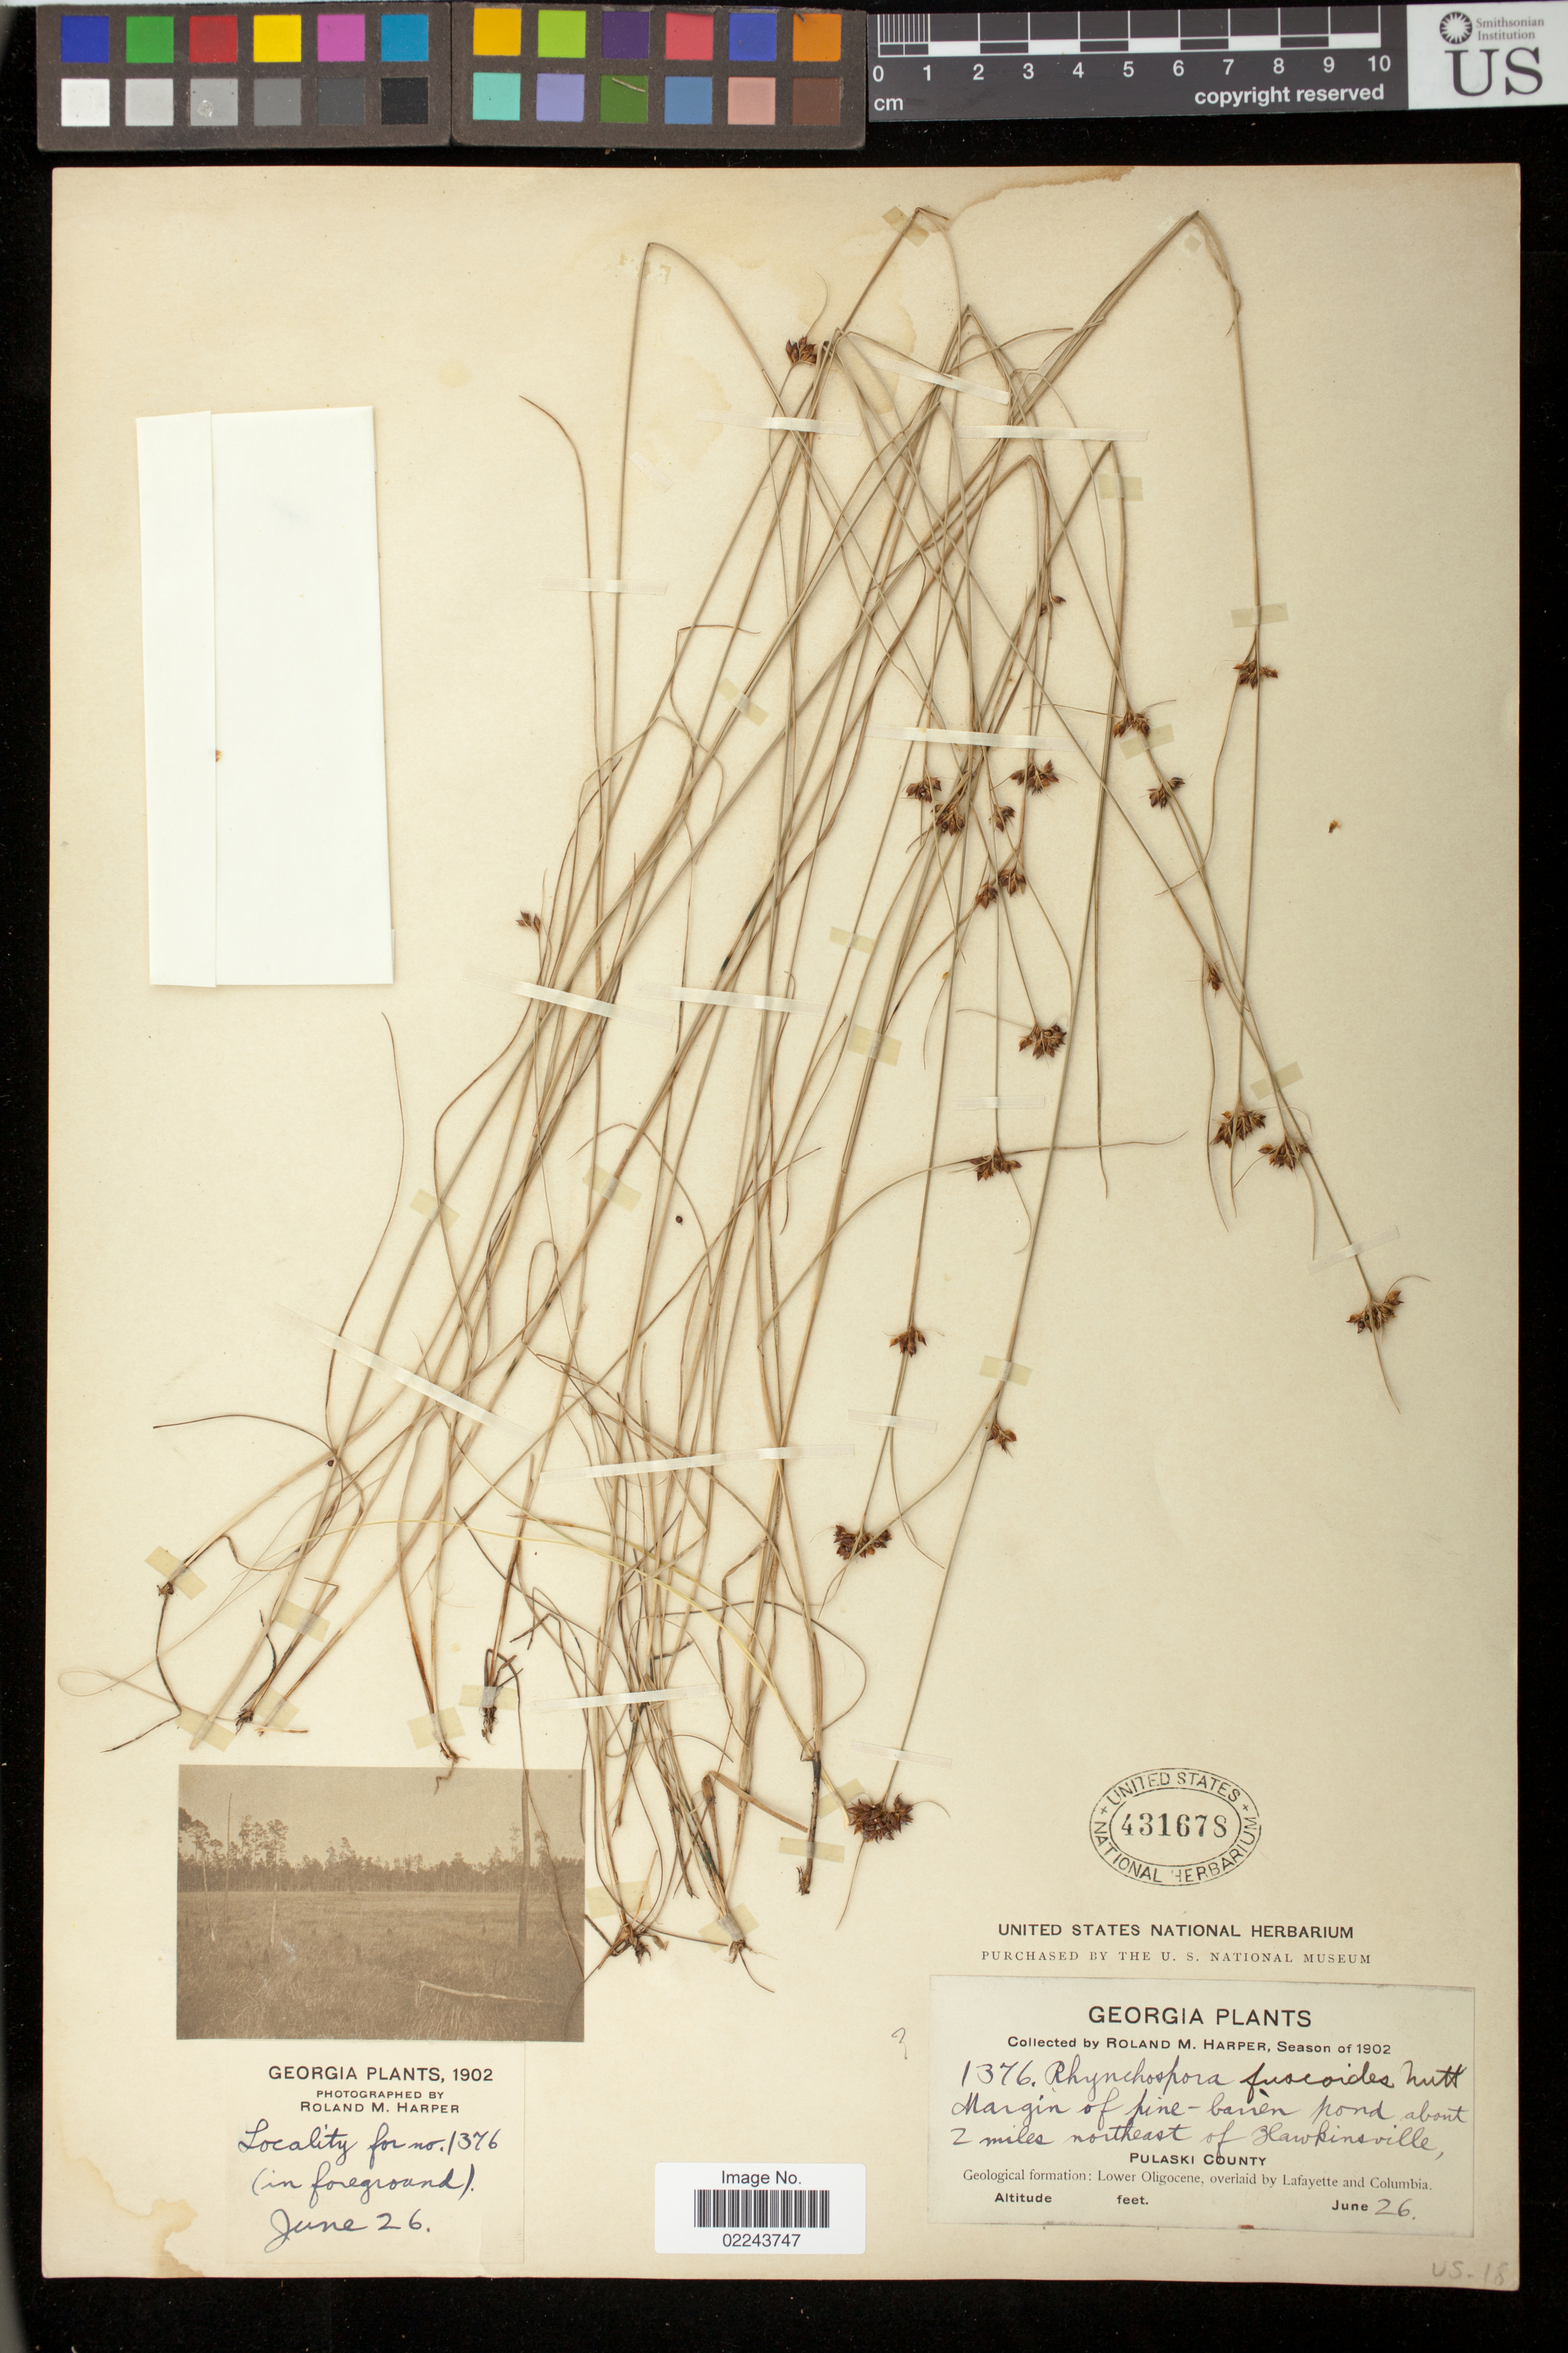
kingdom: Plantae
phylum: Tracheophyta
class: Liliopsida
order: Poales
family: Cyperaceae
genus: Rhynchospora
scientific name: Rhynchospora wrightiana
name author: Boeckeler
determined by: Strong, Mark T., (BOT), Smithsonian Institution - National Museum of Natural History (UNITED STATES)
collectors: R. Harper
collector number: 1376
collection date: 1902-06-26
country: United States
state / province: Georgia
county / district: Pulaski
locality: about 2 miles northeast of Hawkinsville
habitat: margin of pine-barren pond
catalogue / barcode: US 431678